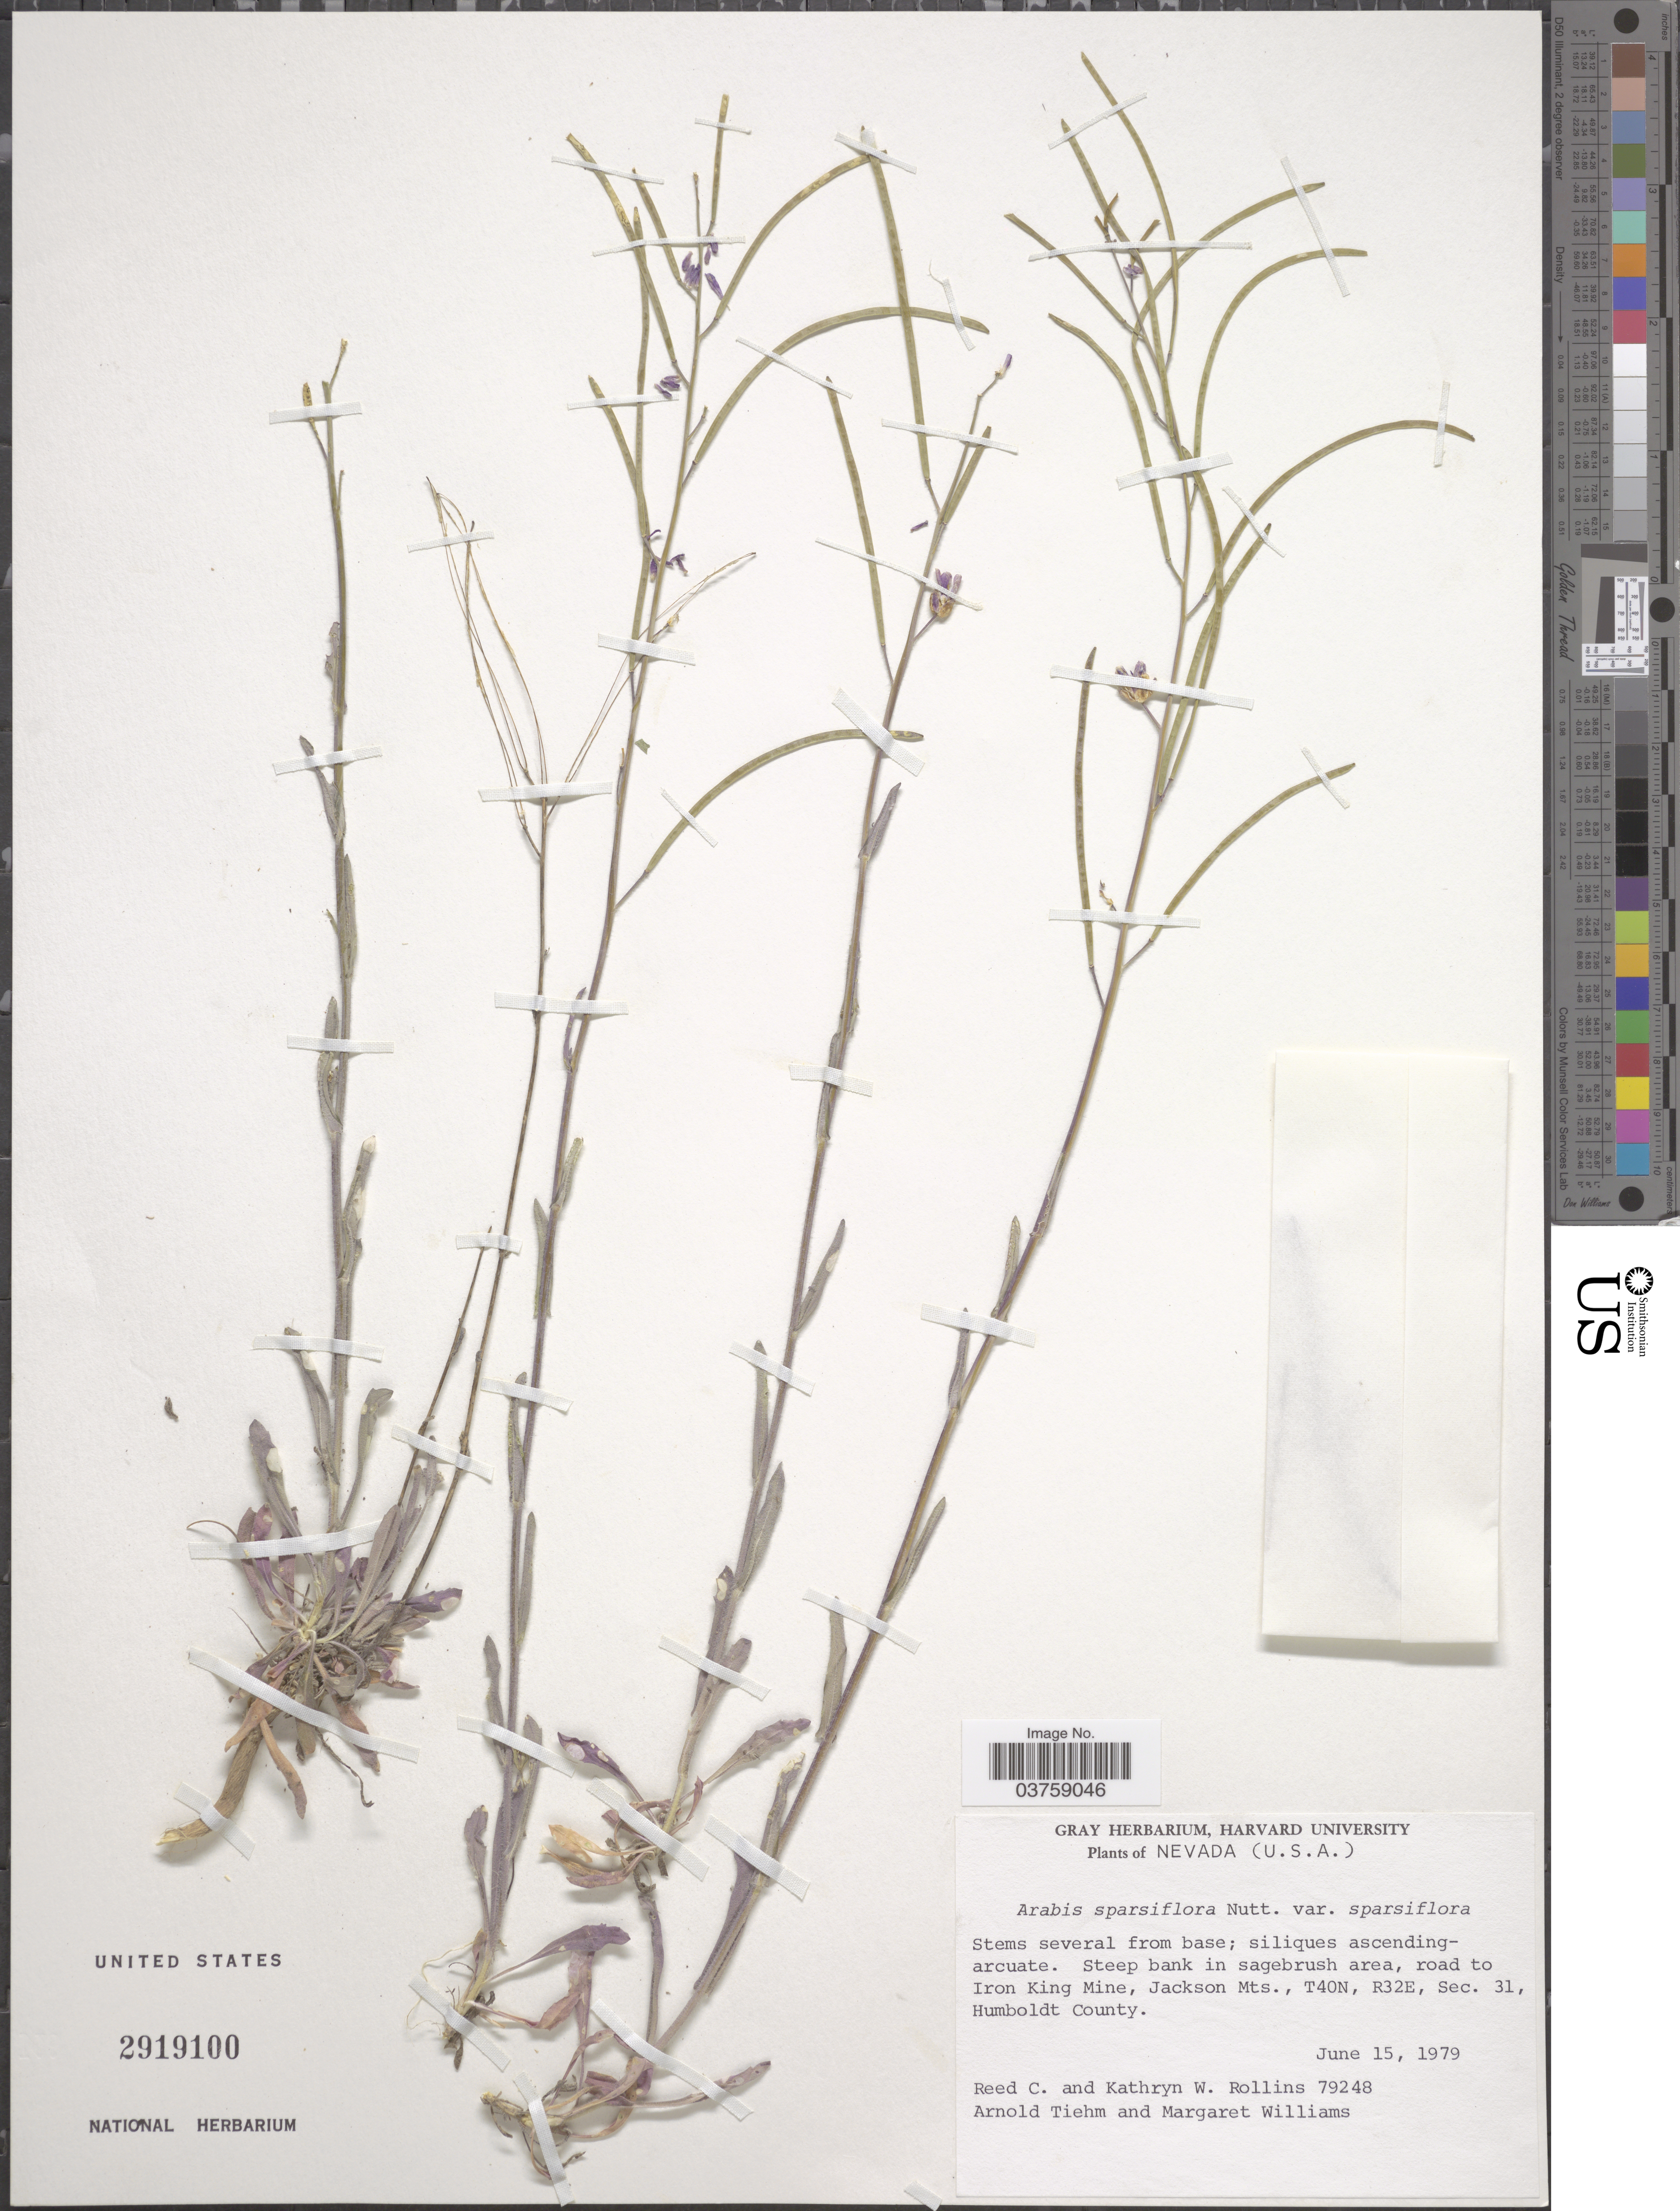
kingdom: Plantae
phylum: Tracheophyta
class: Magnoliopsida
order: Brassicales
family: Brassicaceae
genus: Arabis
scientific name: Arabis sparsiflora var. sparsiflora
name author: Nutt.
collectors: R. C. Rollins, K. W. Rollins, A. Tiehm & M. J. Williams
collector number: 79248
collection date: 1979-06-15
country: United States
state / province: Nevada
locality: Road to Iron King Mine, Jackson Mts., T40N, R32E, Sec. 31, Humboldt County.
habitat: steep bank in sagebrush area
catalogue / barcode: US 2919100